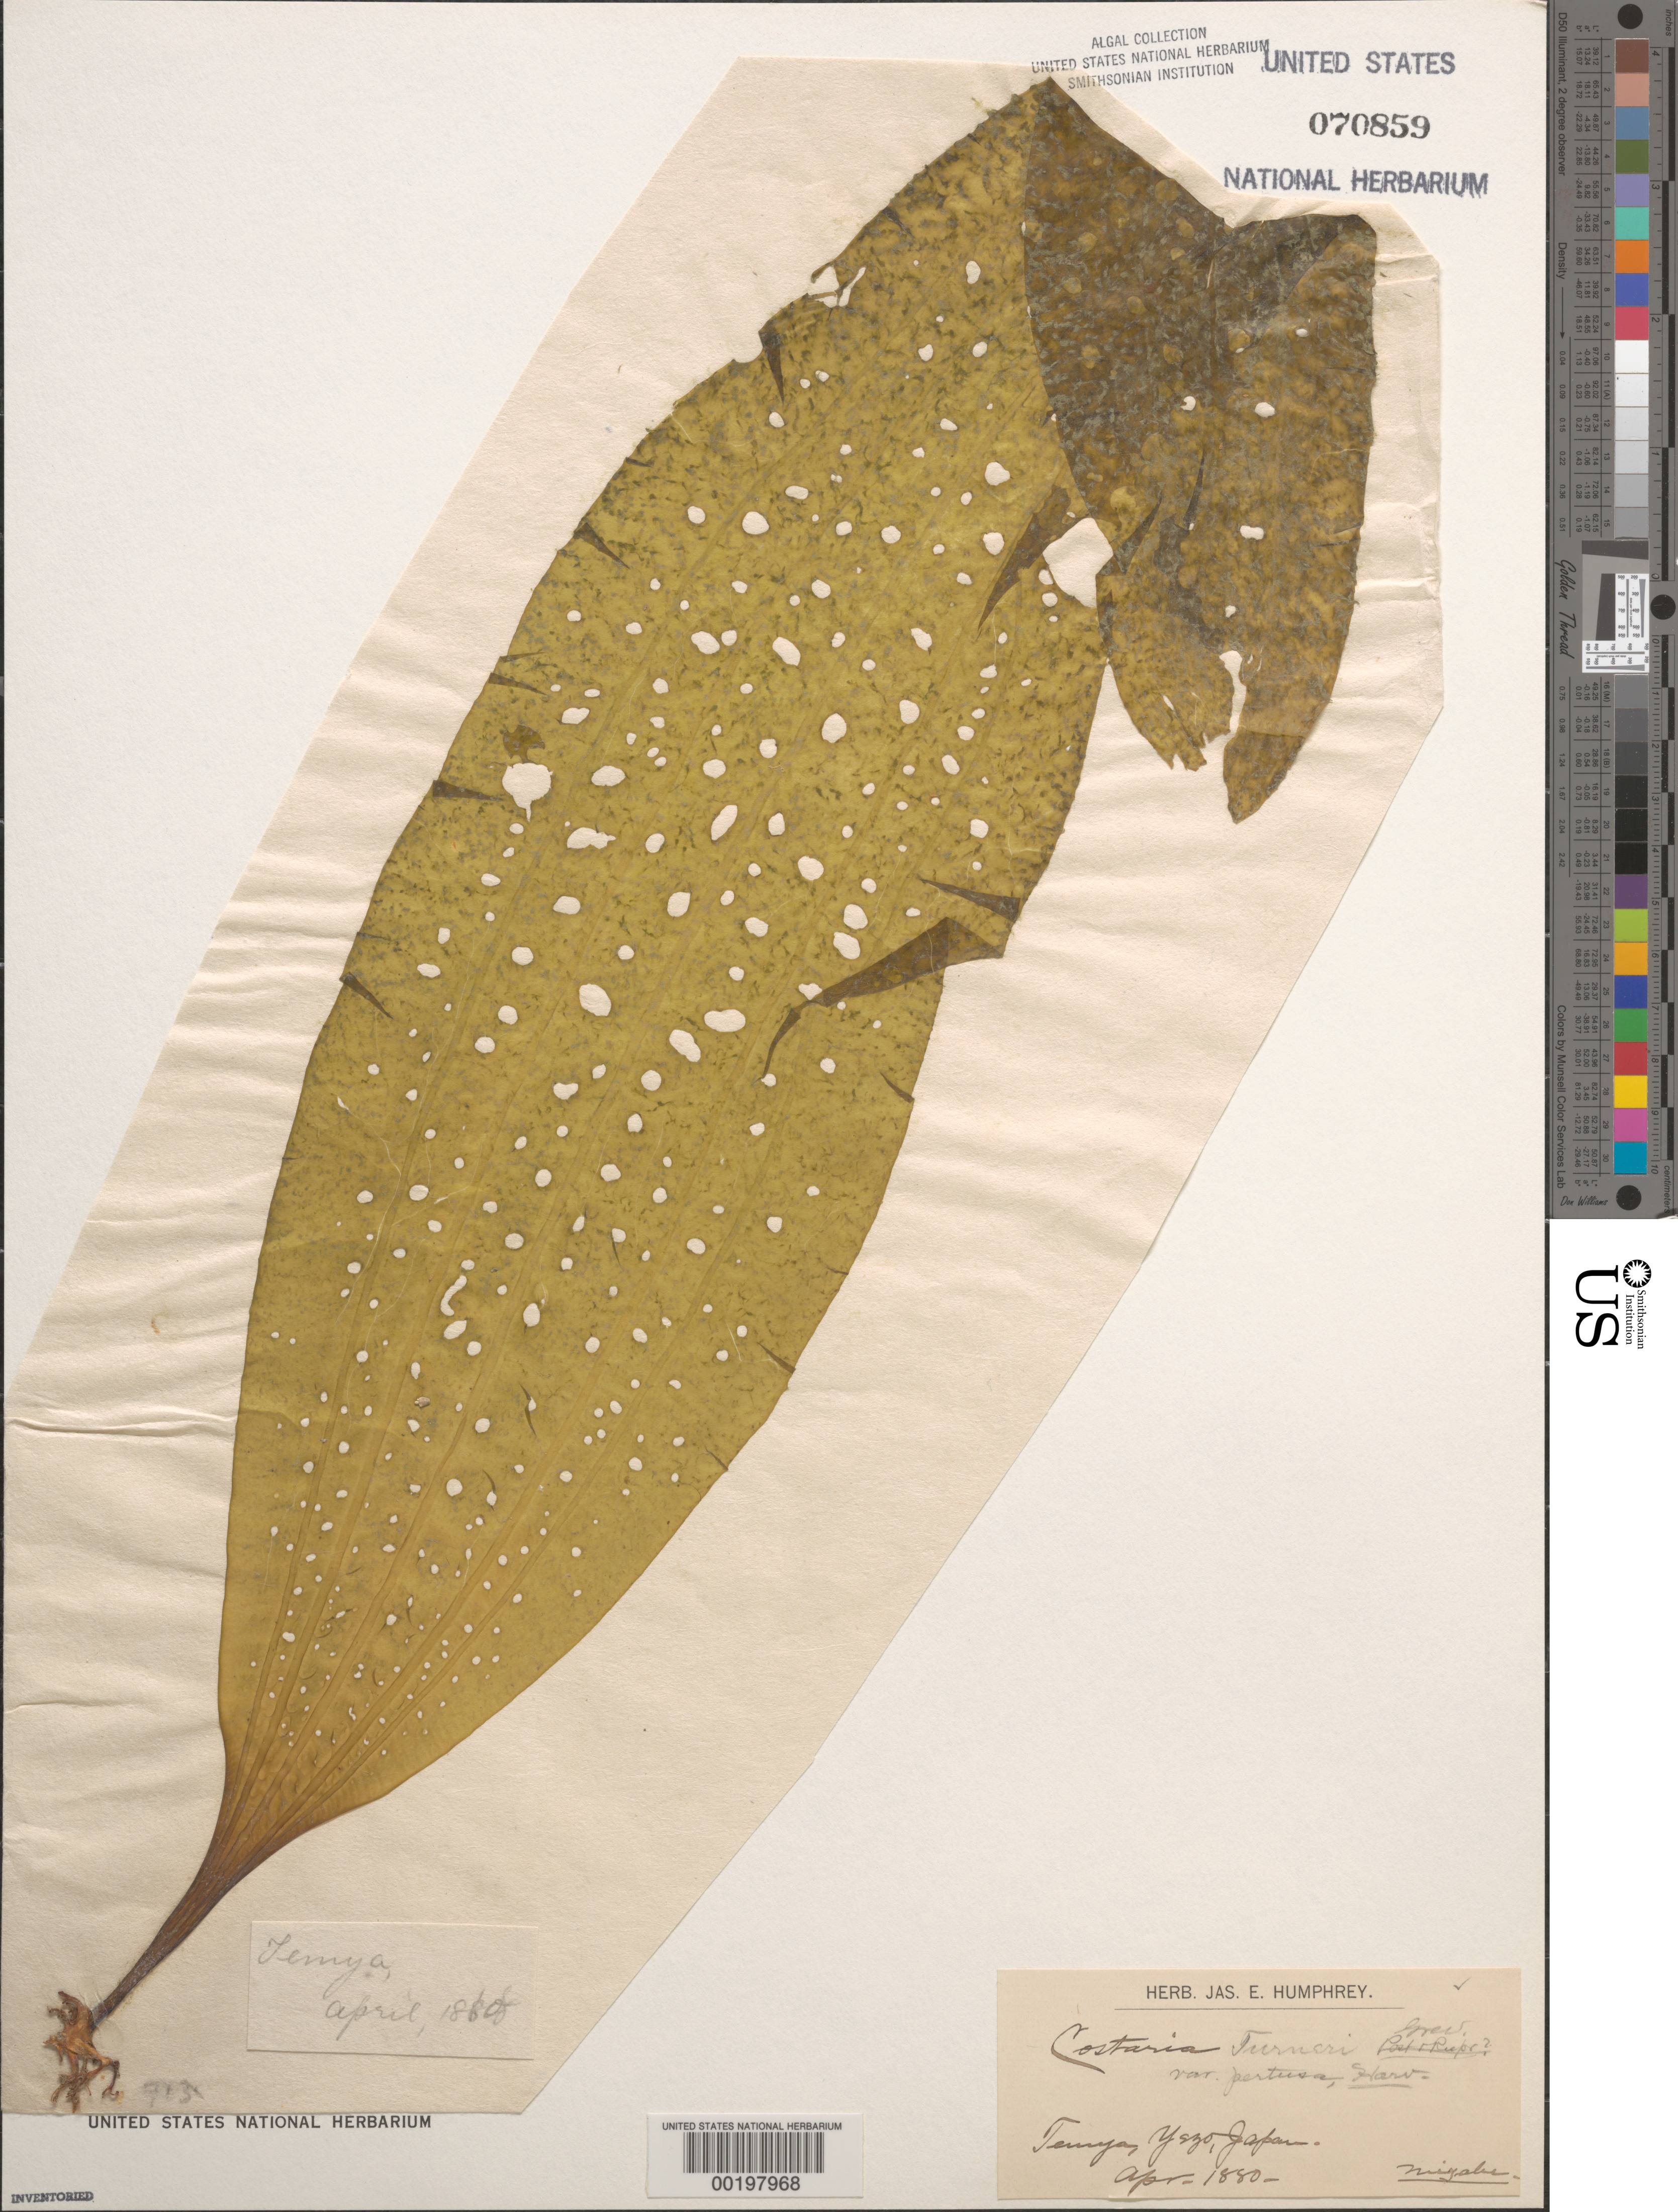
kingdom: Chromista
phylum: Ochrophyta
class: Phaeophyceae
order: Laminariales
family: Costariaceae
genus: Costaria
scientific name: Costaria costata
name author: (C. Agardh) D.A. Saunders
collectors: K. Miyabe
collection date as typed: Apr 1880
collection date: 1880-04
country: Japan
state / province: Hokkaido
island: Hokkaido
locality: Temya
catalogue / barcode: US 70859